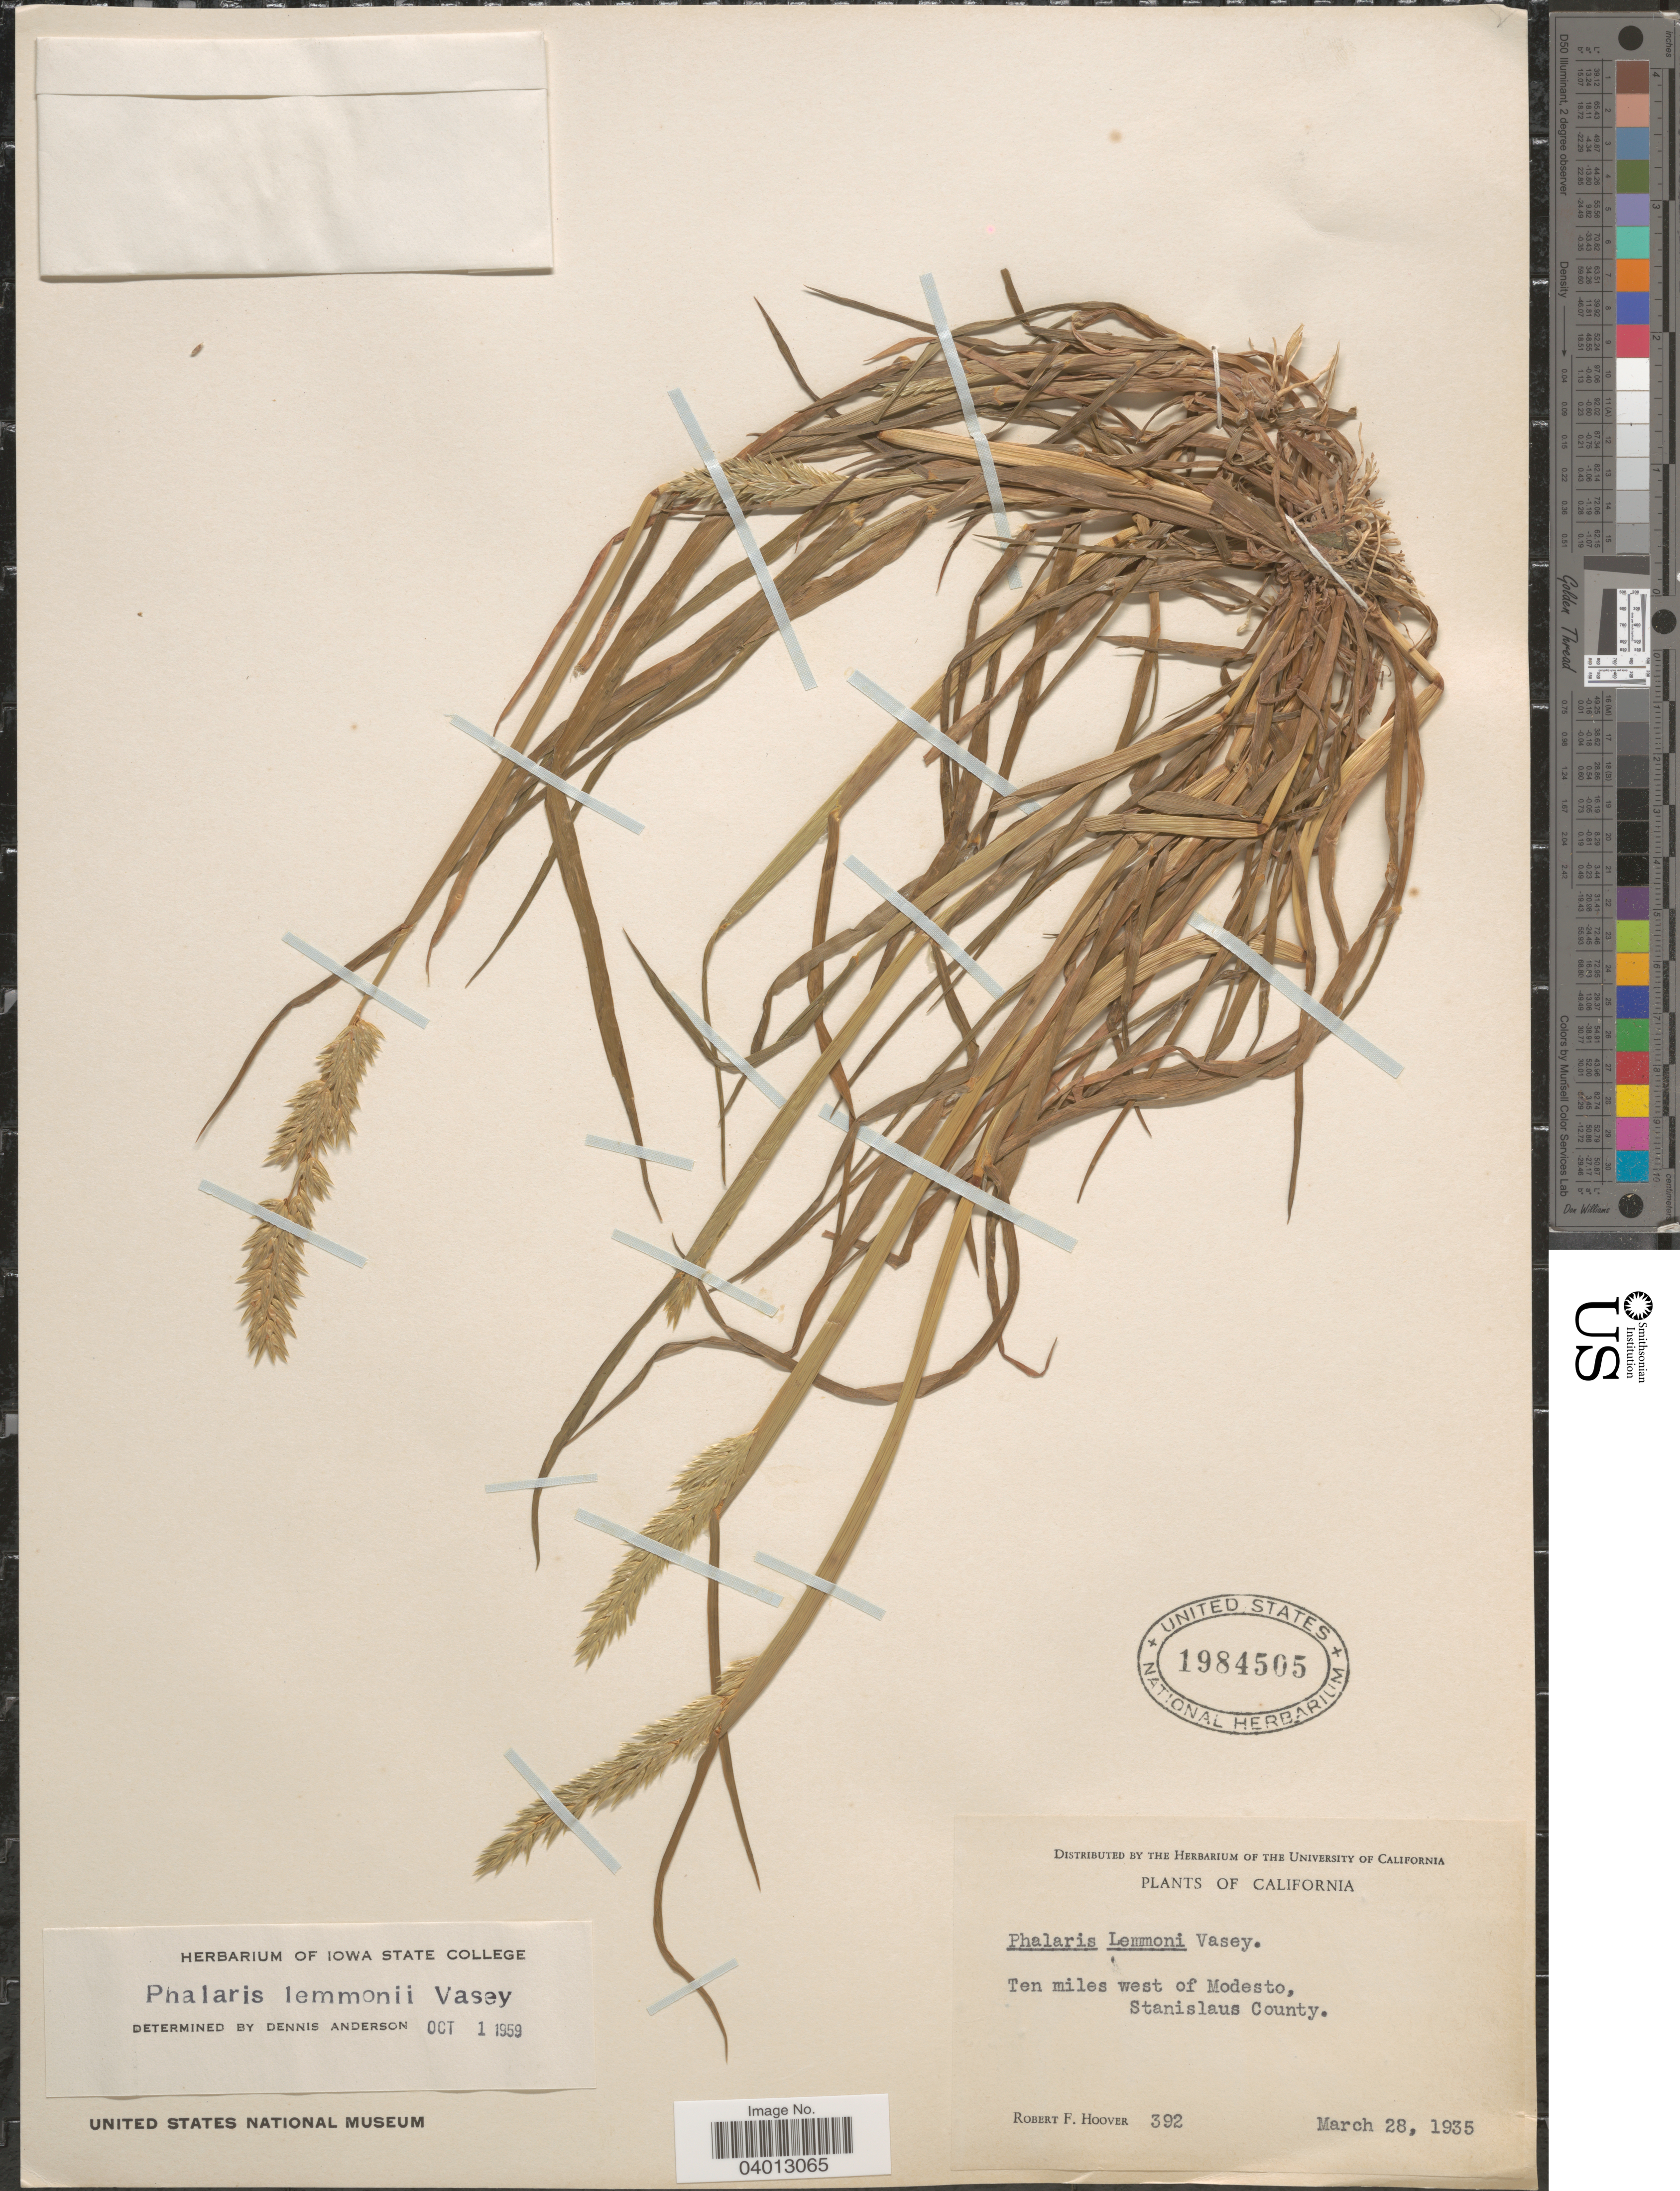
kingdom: Plantae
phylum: Tracheophyta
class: Liliopsida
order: Poales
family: Poaceae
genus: Phalaris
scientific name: Phalaris lemmonii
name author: Vasey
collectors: R. F. Hoover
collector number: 392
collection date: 1935-03-28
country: United States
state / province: California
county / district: Stanislaus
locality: Ten miles west of Modesto, Stanislaus County.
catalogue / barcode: US 1984505